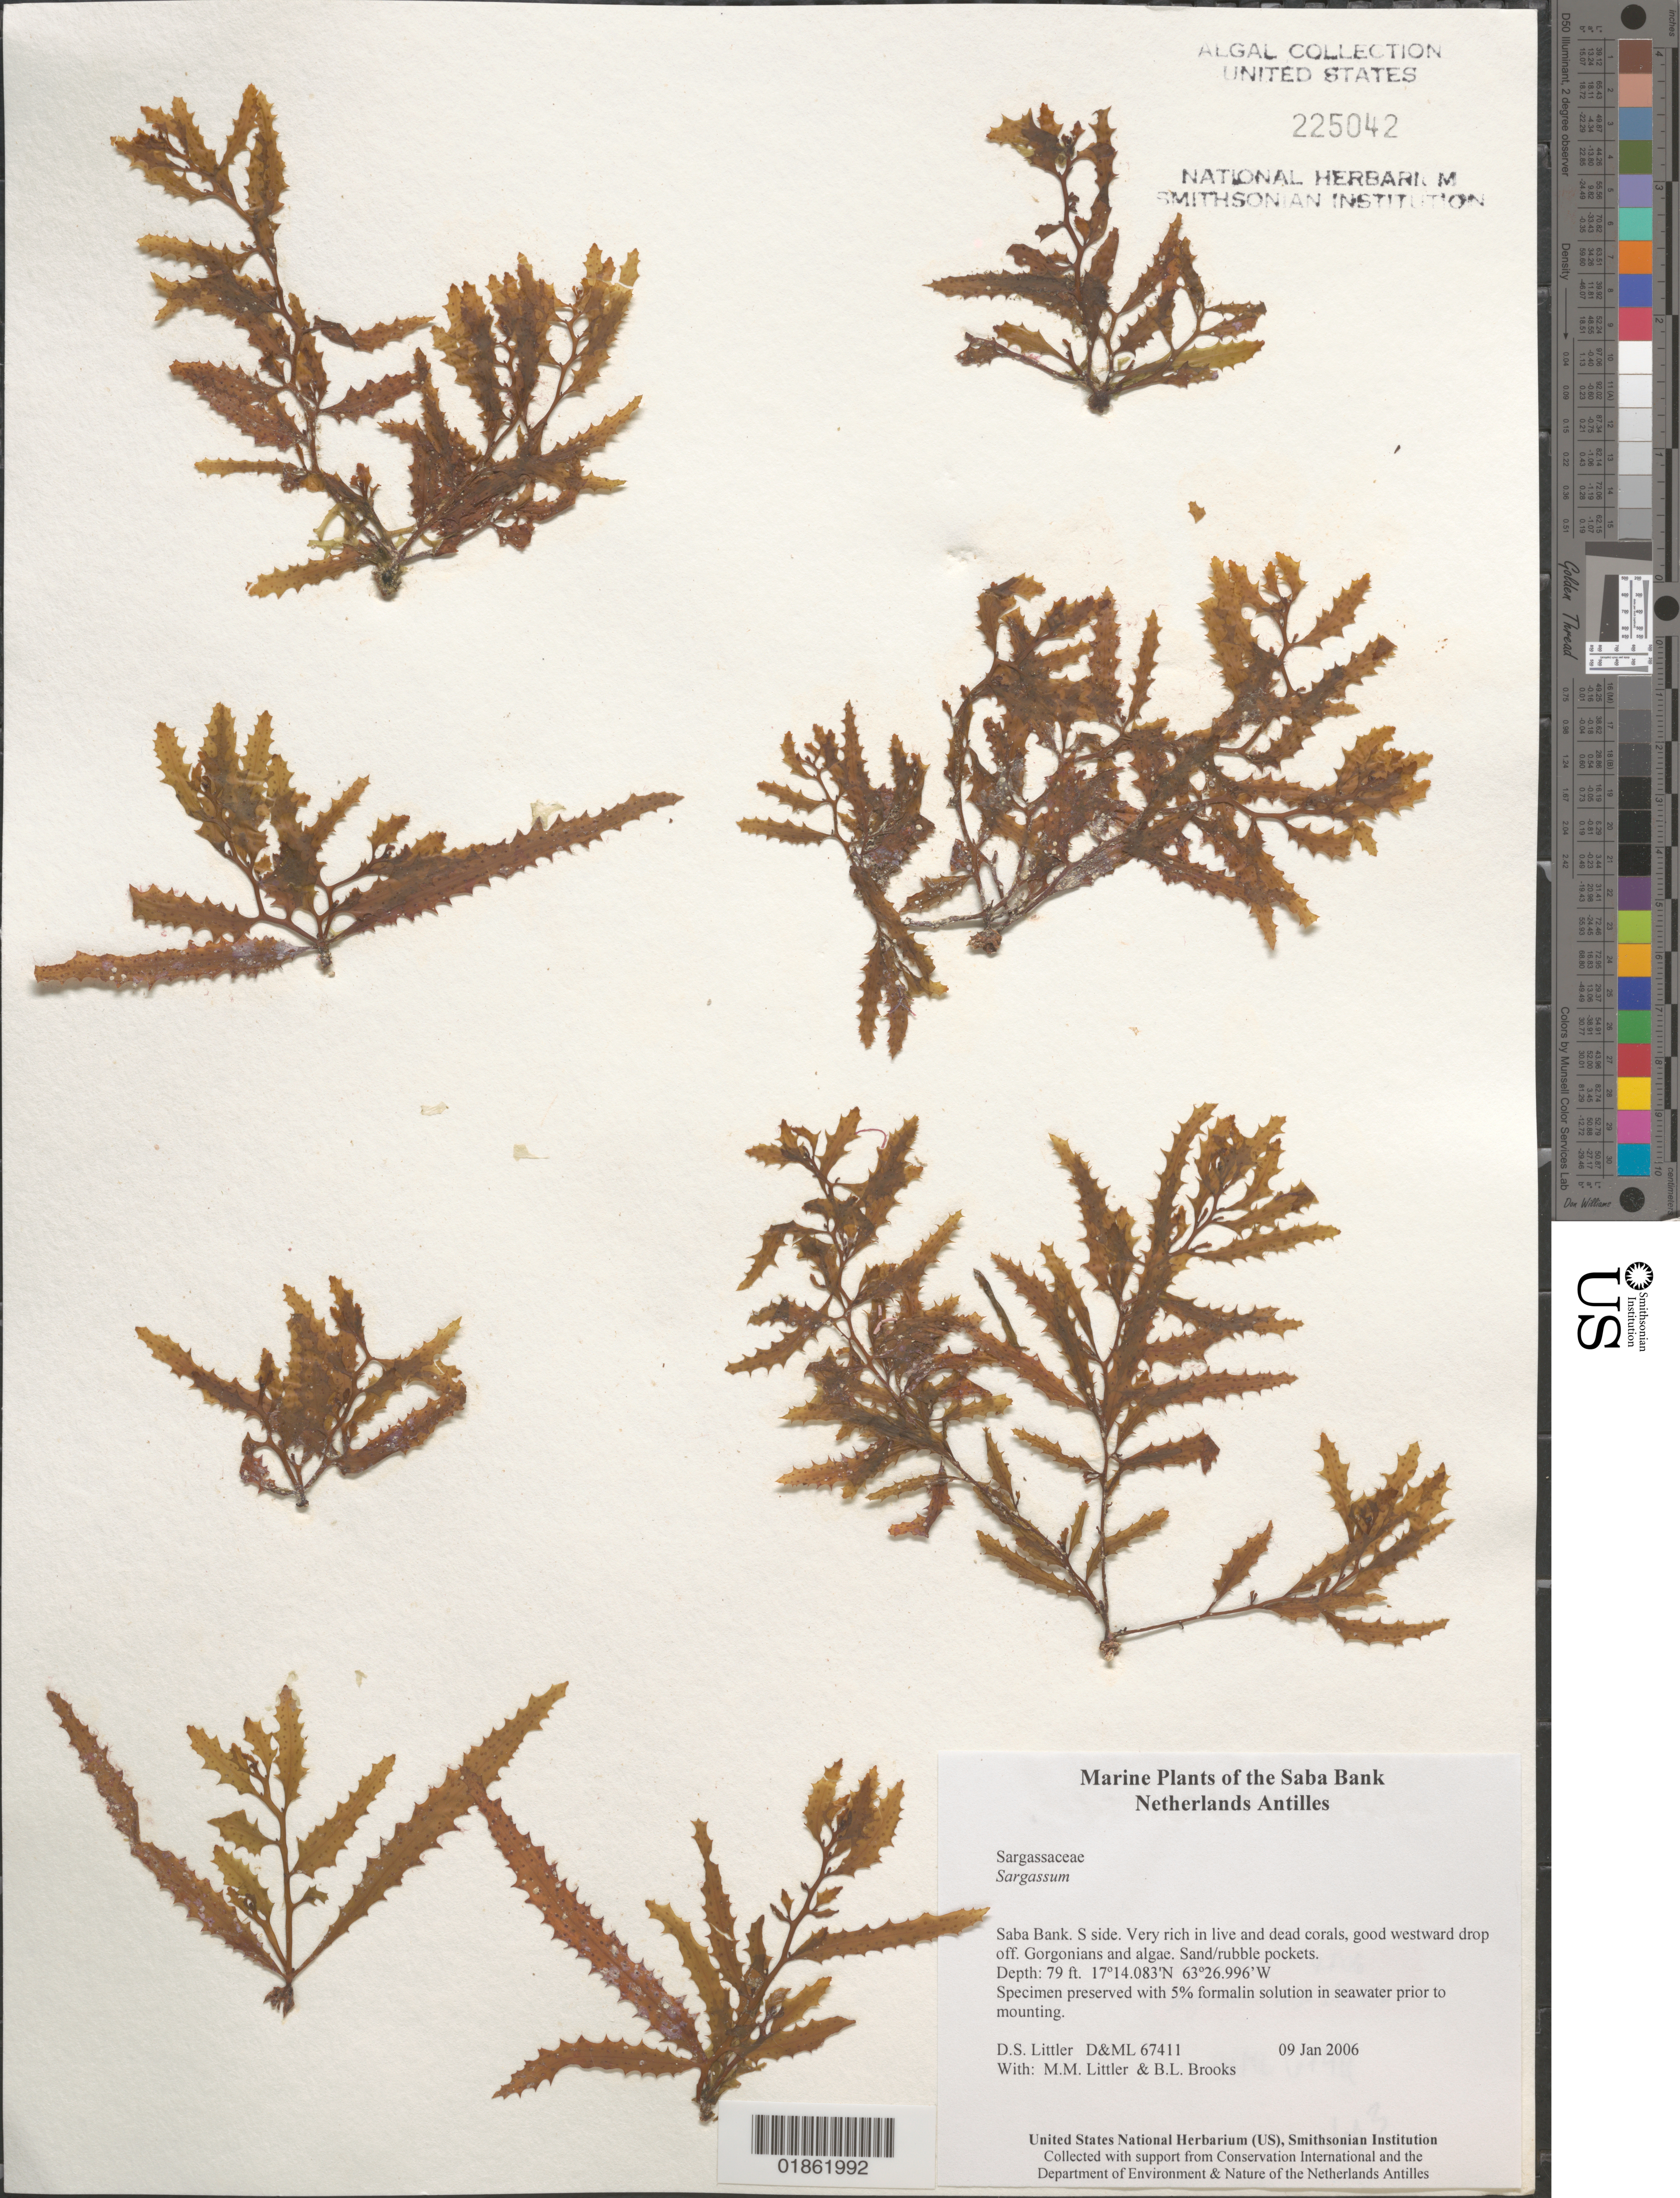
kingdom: Chromista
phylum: Ochrophyta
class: Phaeophyceae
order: Fucales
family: Sargassaceae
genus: Sargassum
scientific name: Sargassum platycarpum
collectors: M. M. Littler, D. S. Littler & B. Brooks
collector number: D&ML 67411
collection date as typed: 09 Jan 2006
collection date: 2006-01-09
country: Netherlands Antilles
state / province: ABC Islands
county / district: Saba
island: Saba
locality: Moonfish Bank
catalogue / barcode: US 225042